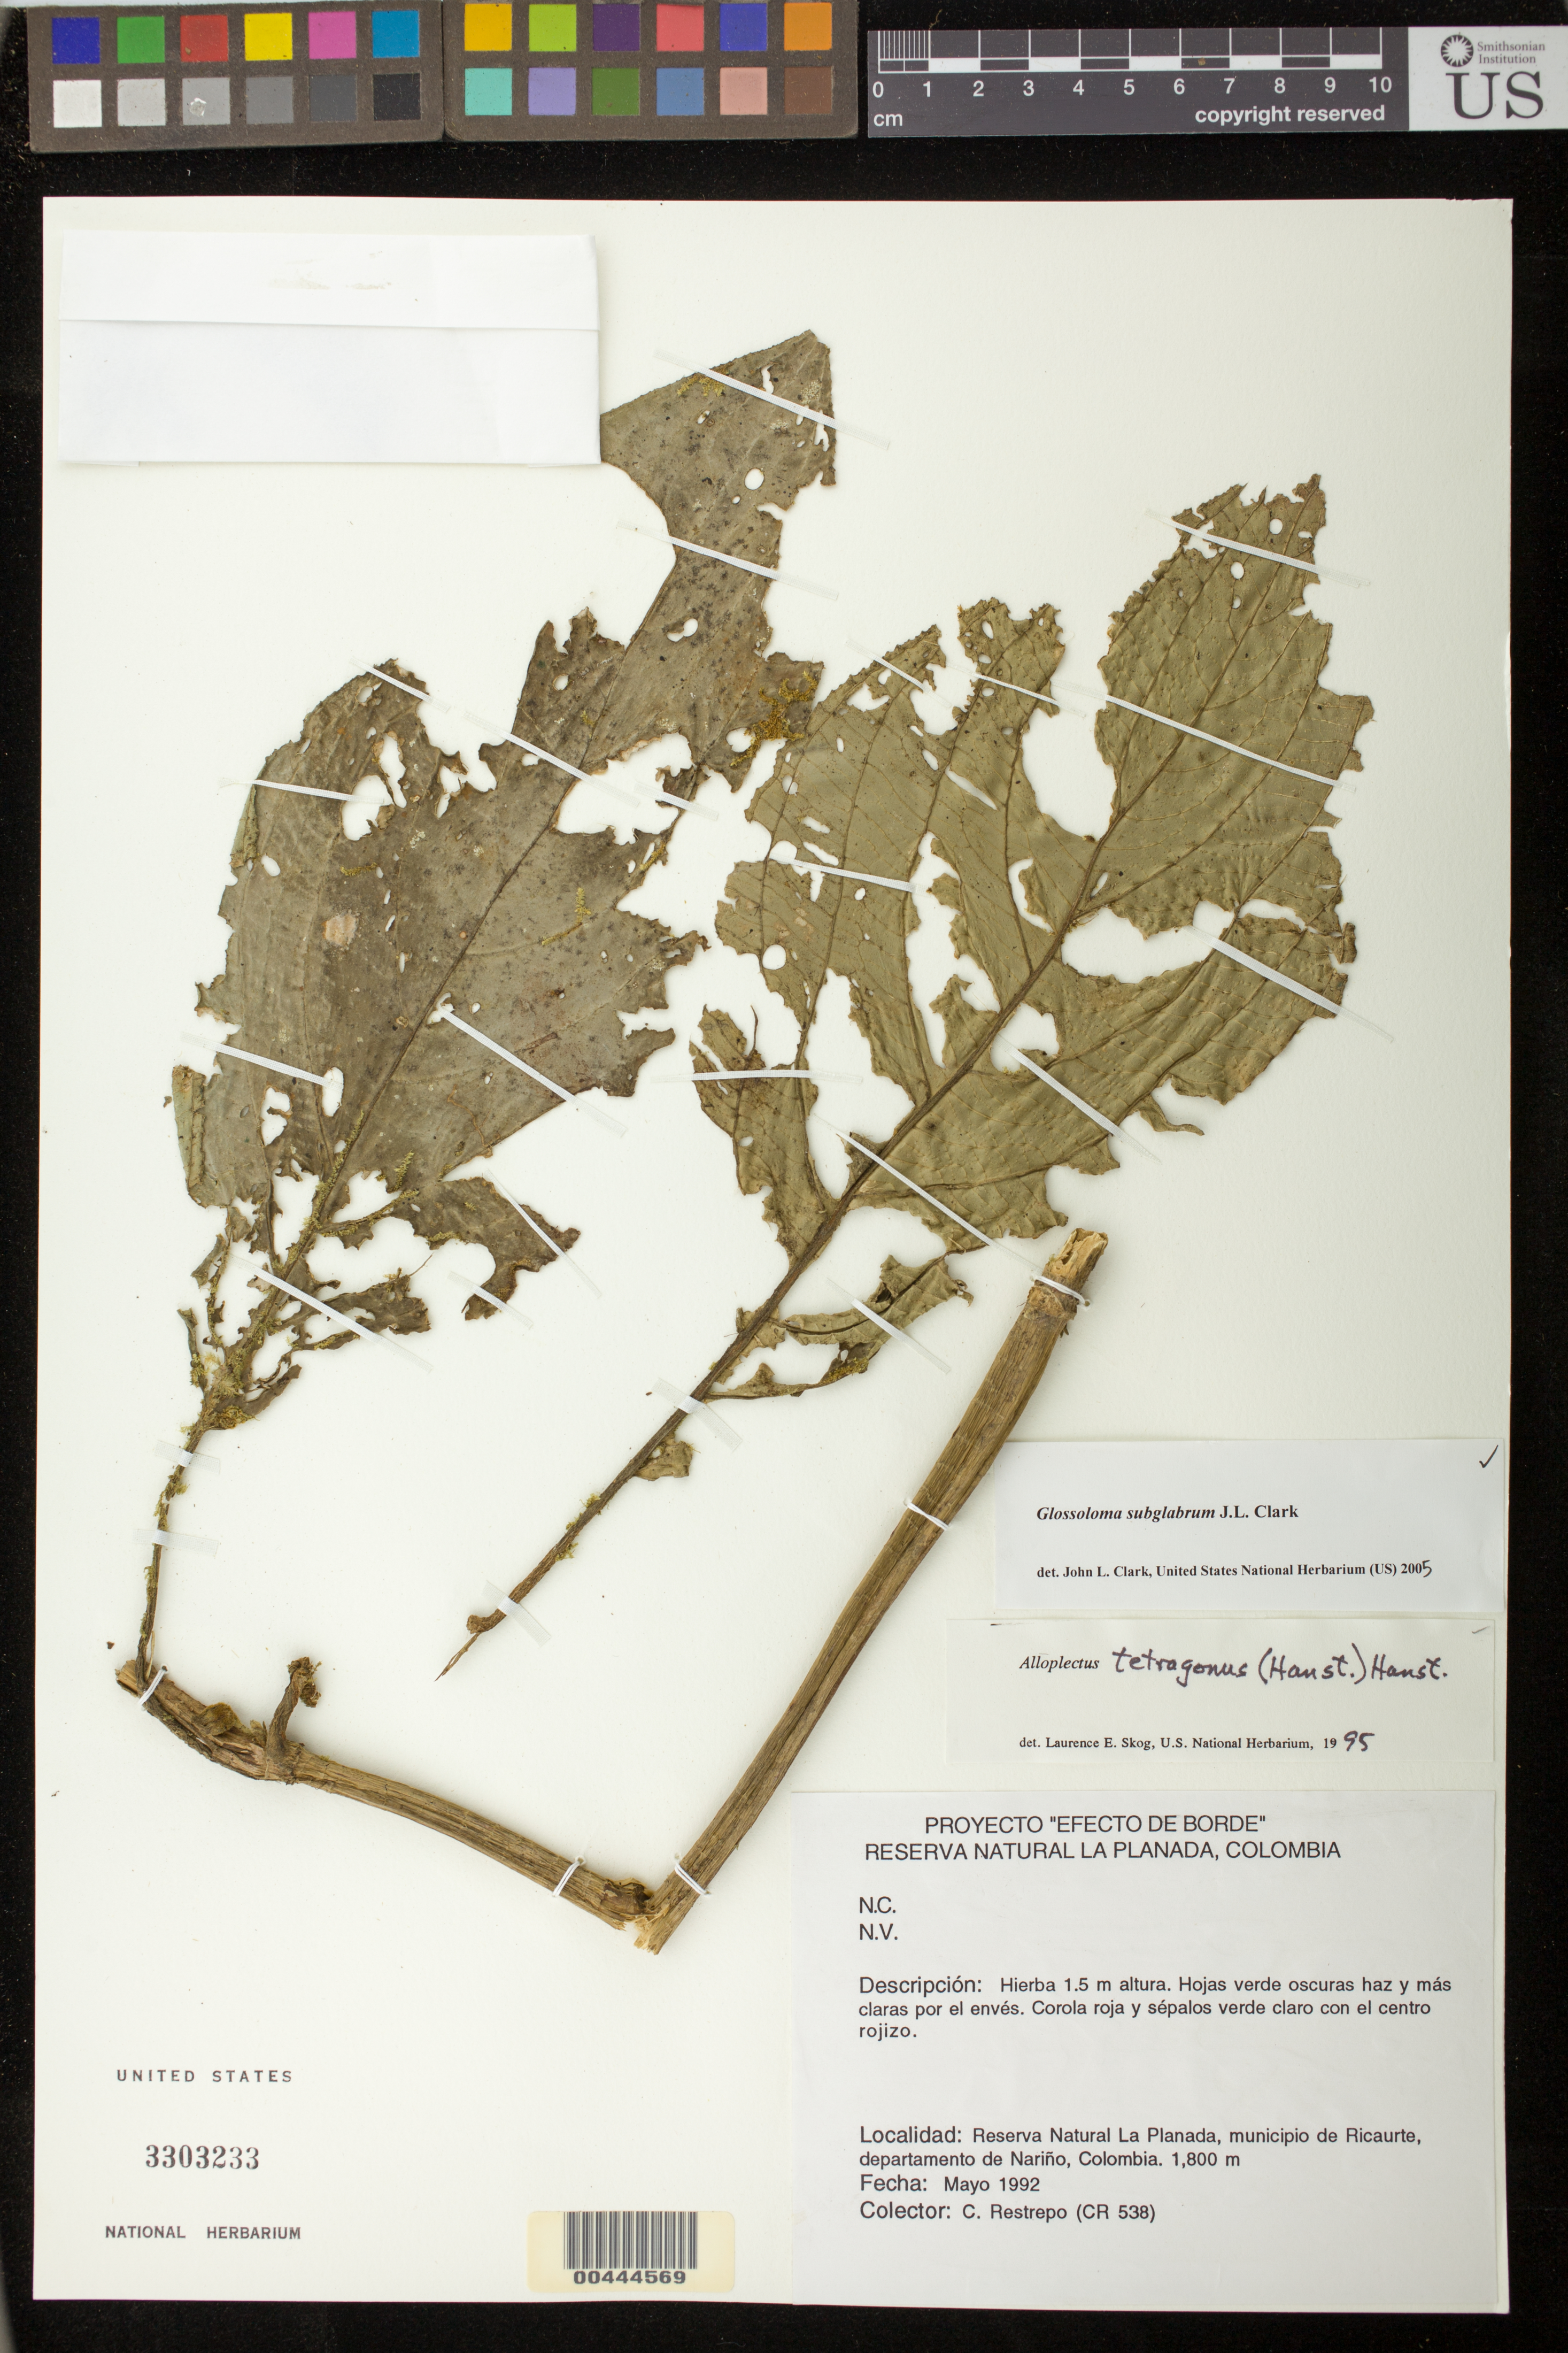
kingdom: Plantae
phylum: Tracheophyta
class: Magnoliopsida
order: Lamiales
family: Gesneriaceae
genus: Glossoloma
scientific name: Glossoloma subglabrum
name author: J.L. Clark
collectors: C. Restrepo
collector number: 538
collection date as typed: May 1992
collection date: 1992-05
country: Colombia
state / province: Nariño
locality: Reserva Natural La Planada, mpio. de Ricaurte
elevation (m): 1800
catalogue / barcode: US 3303233